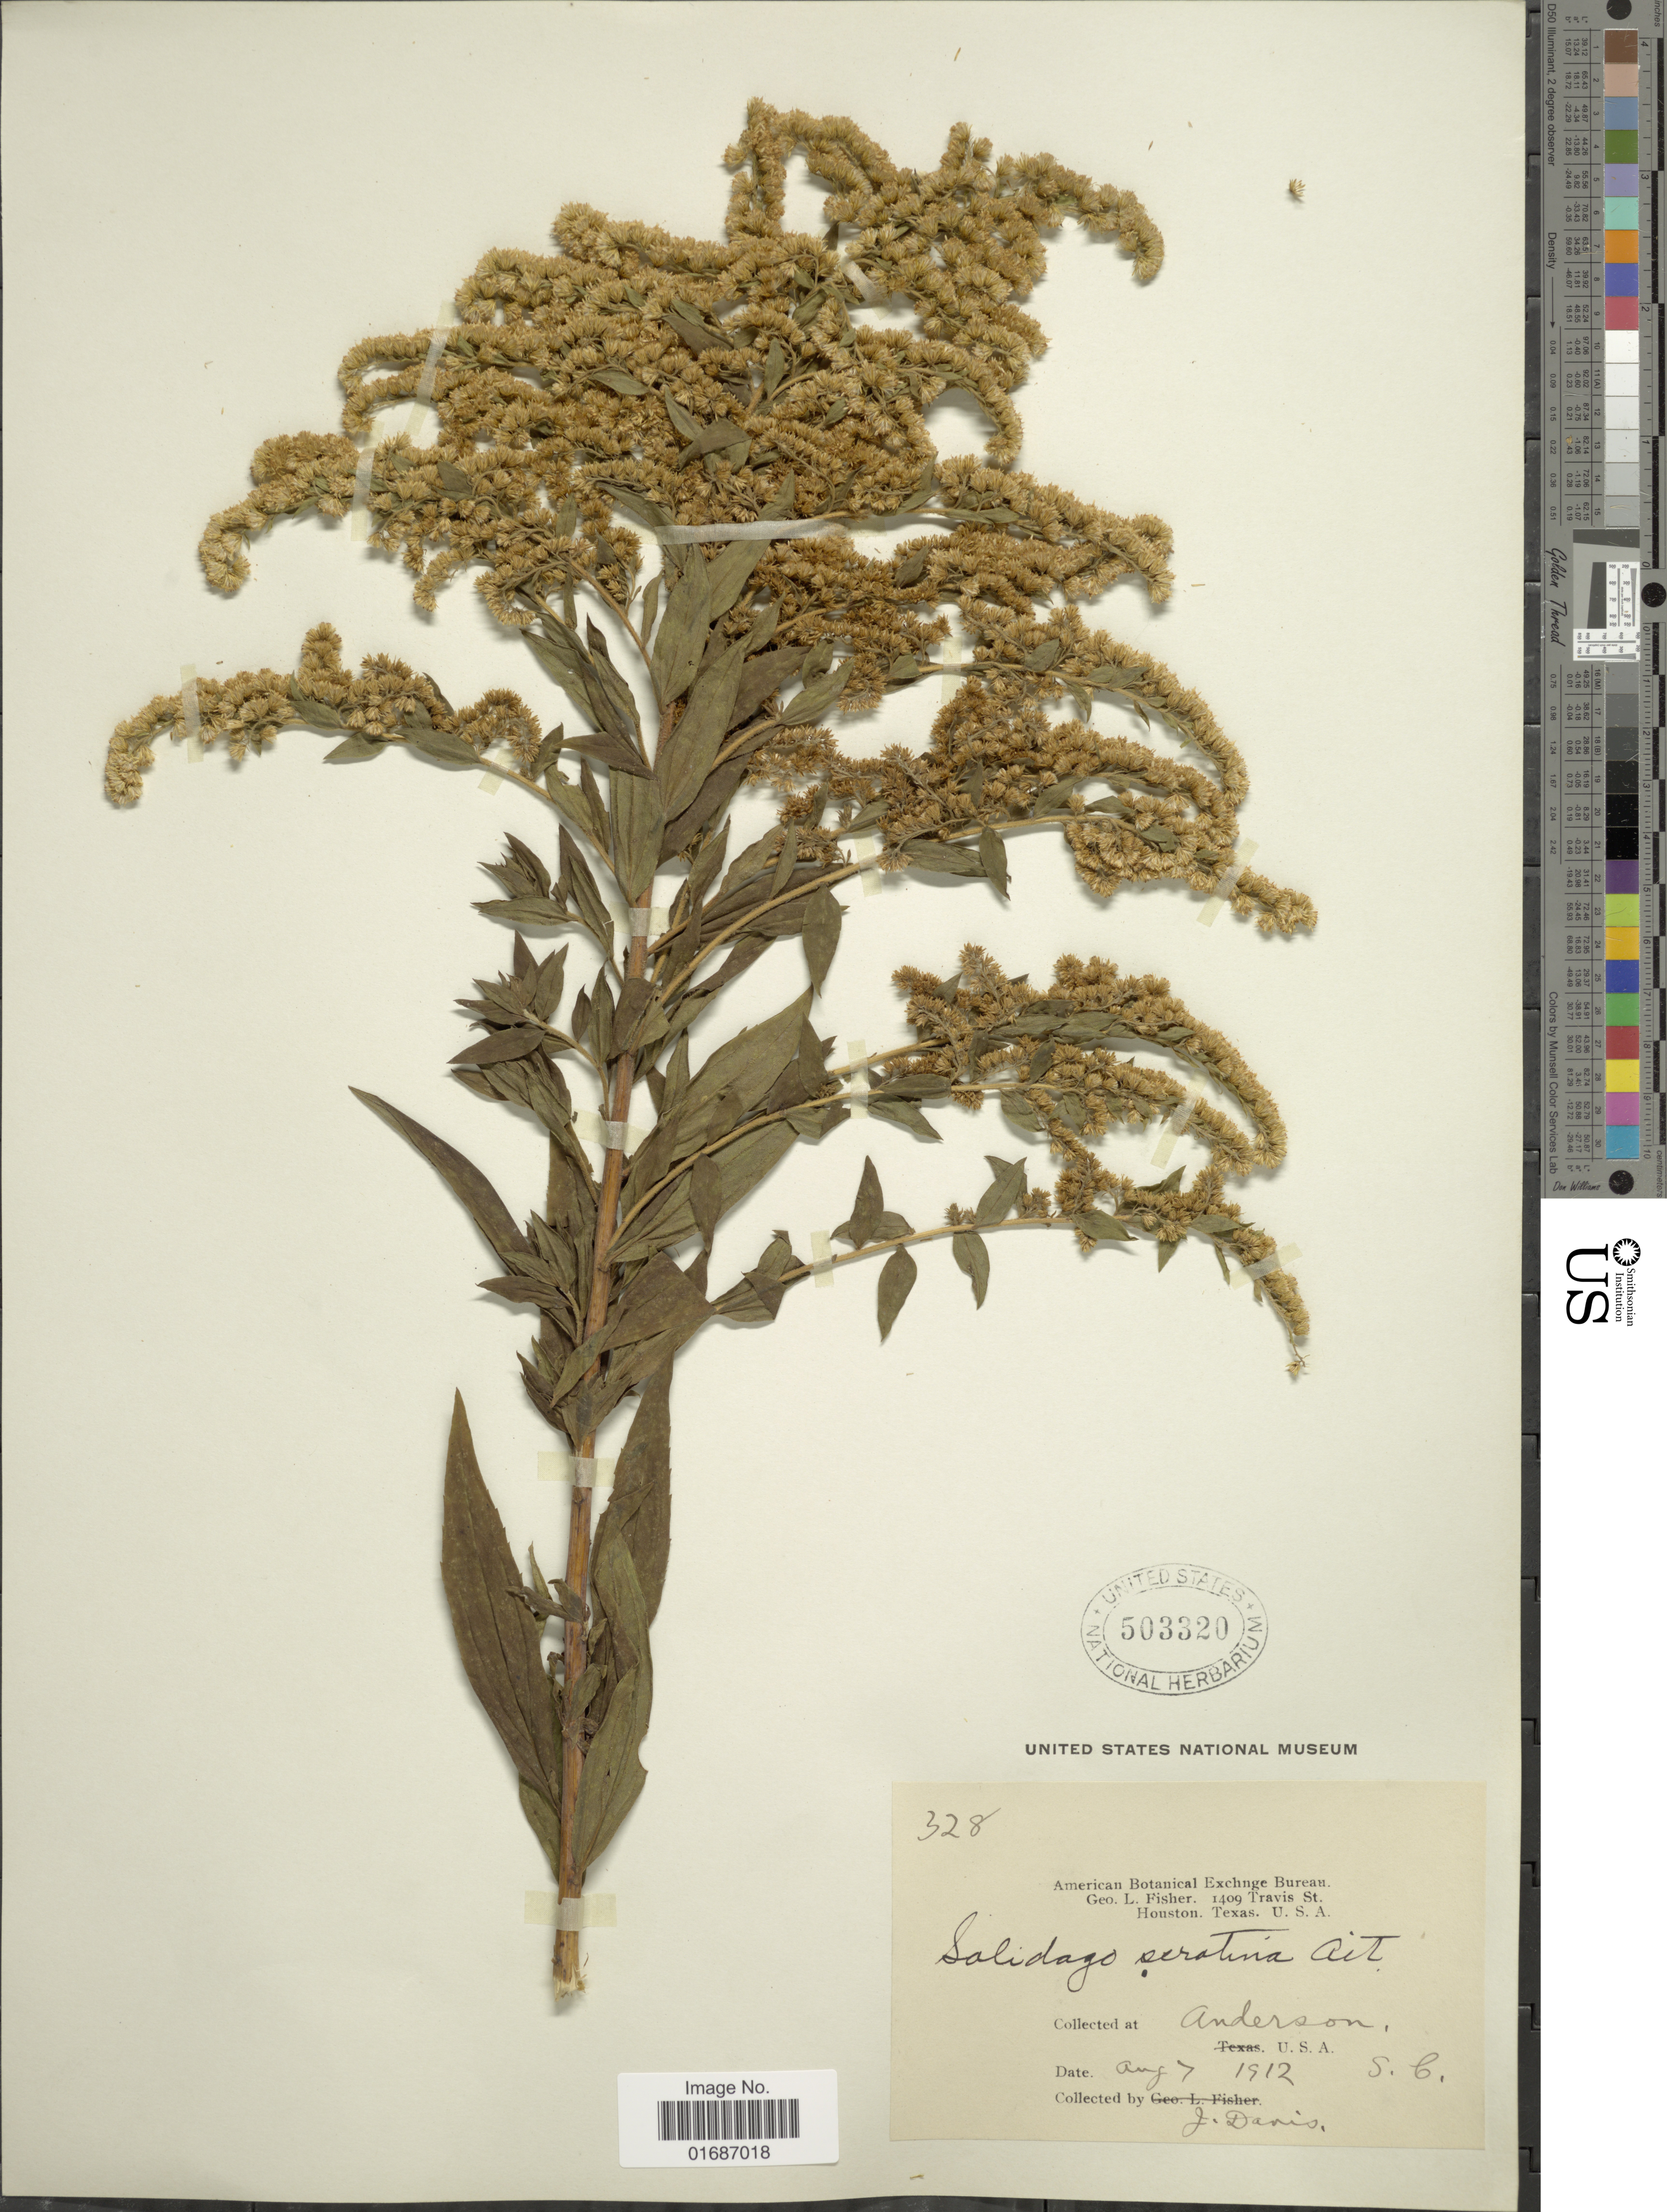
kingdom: Plantae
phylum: Tracheophyta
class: Magnoliopsida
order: Asterales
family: Asteraceae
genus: Solidago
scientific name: Solidago gigantea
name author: Aiton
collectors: J. Davis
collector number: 328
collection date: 1912-08-07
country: United States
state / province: South Carolina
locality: Anderson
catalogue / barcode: US 503320